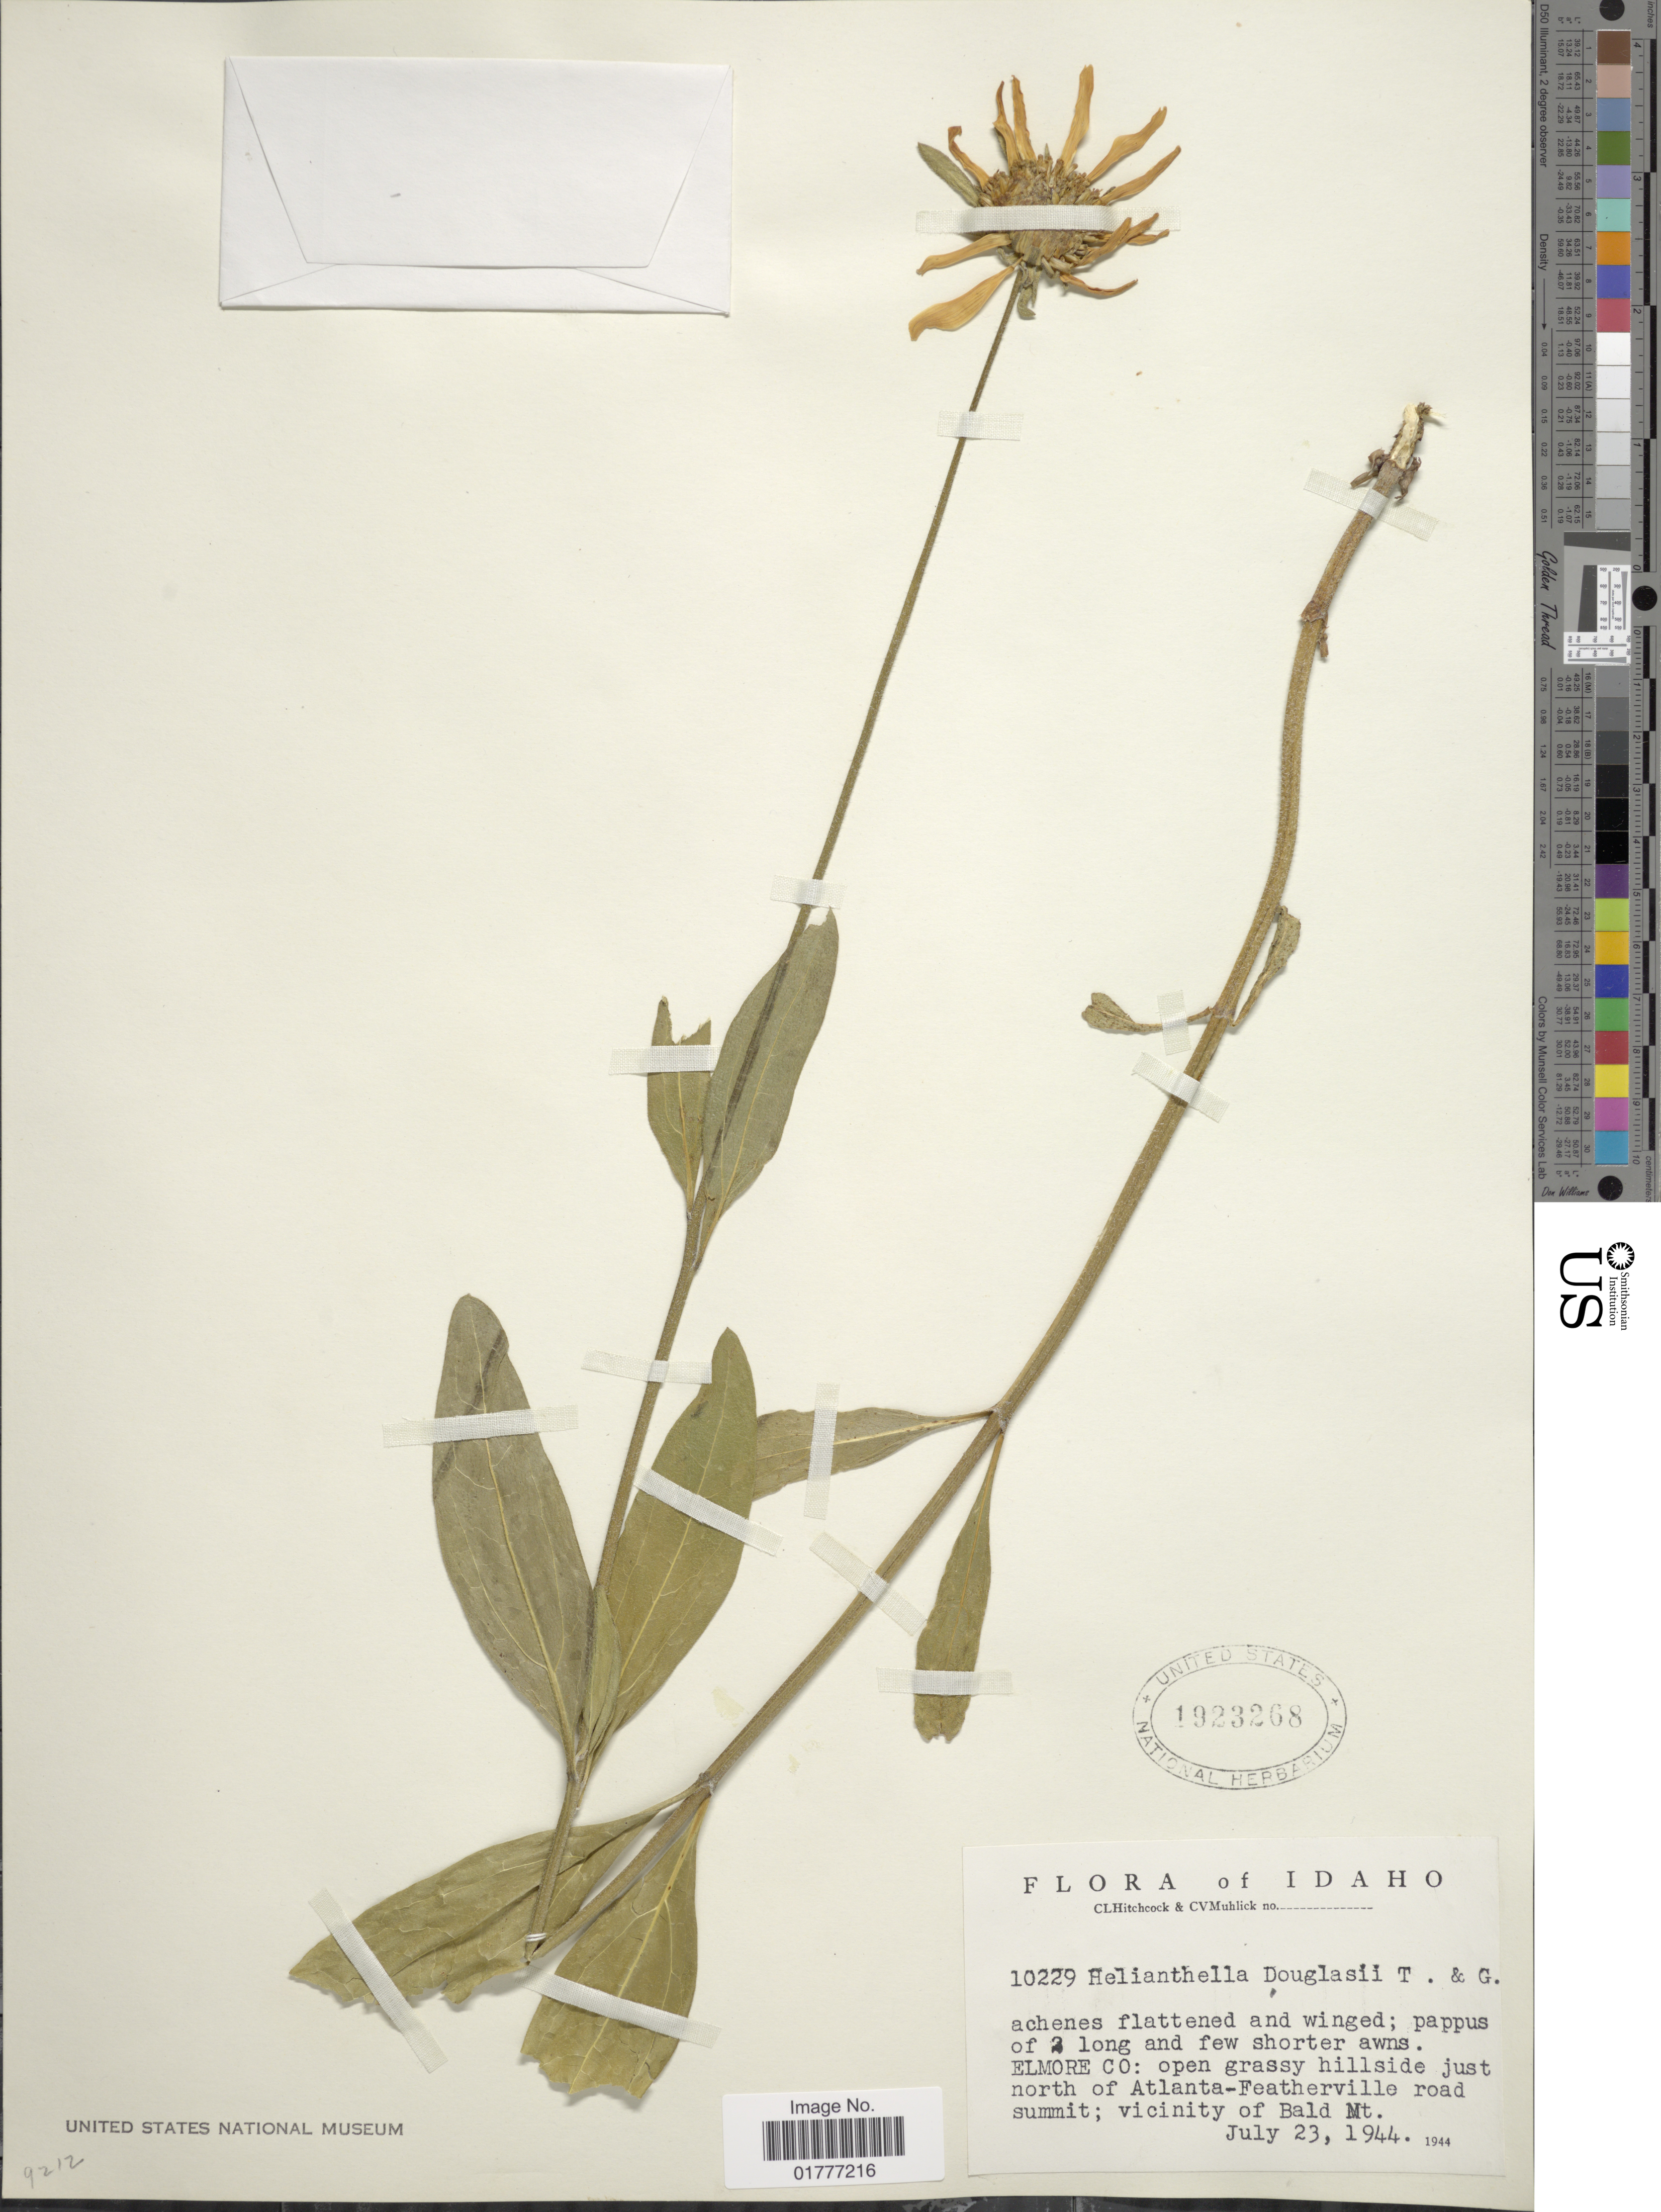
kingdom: Plantae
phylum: Tracheophyta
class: Magnoliopsida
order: Asterales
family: Asteraceae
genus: Helianthella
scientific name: Helianthella douglasii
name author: Torr. & A. Gray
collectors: C. L. Hitchcock & C. V. Muhlick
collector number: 10229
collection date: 1944-07-23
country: United States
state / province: Idaho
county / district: Elmore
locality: just north of Atlanta-Featherville road summit, vicinity of Bald Mt.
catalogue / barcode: US 1923268